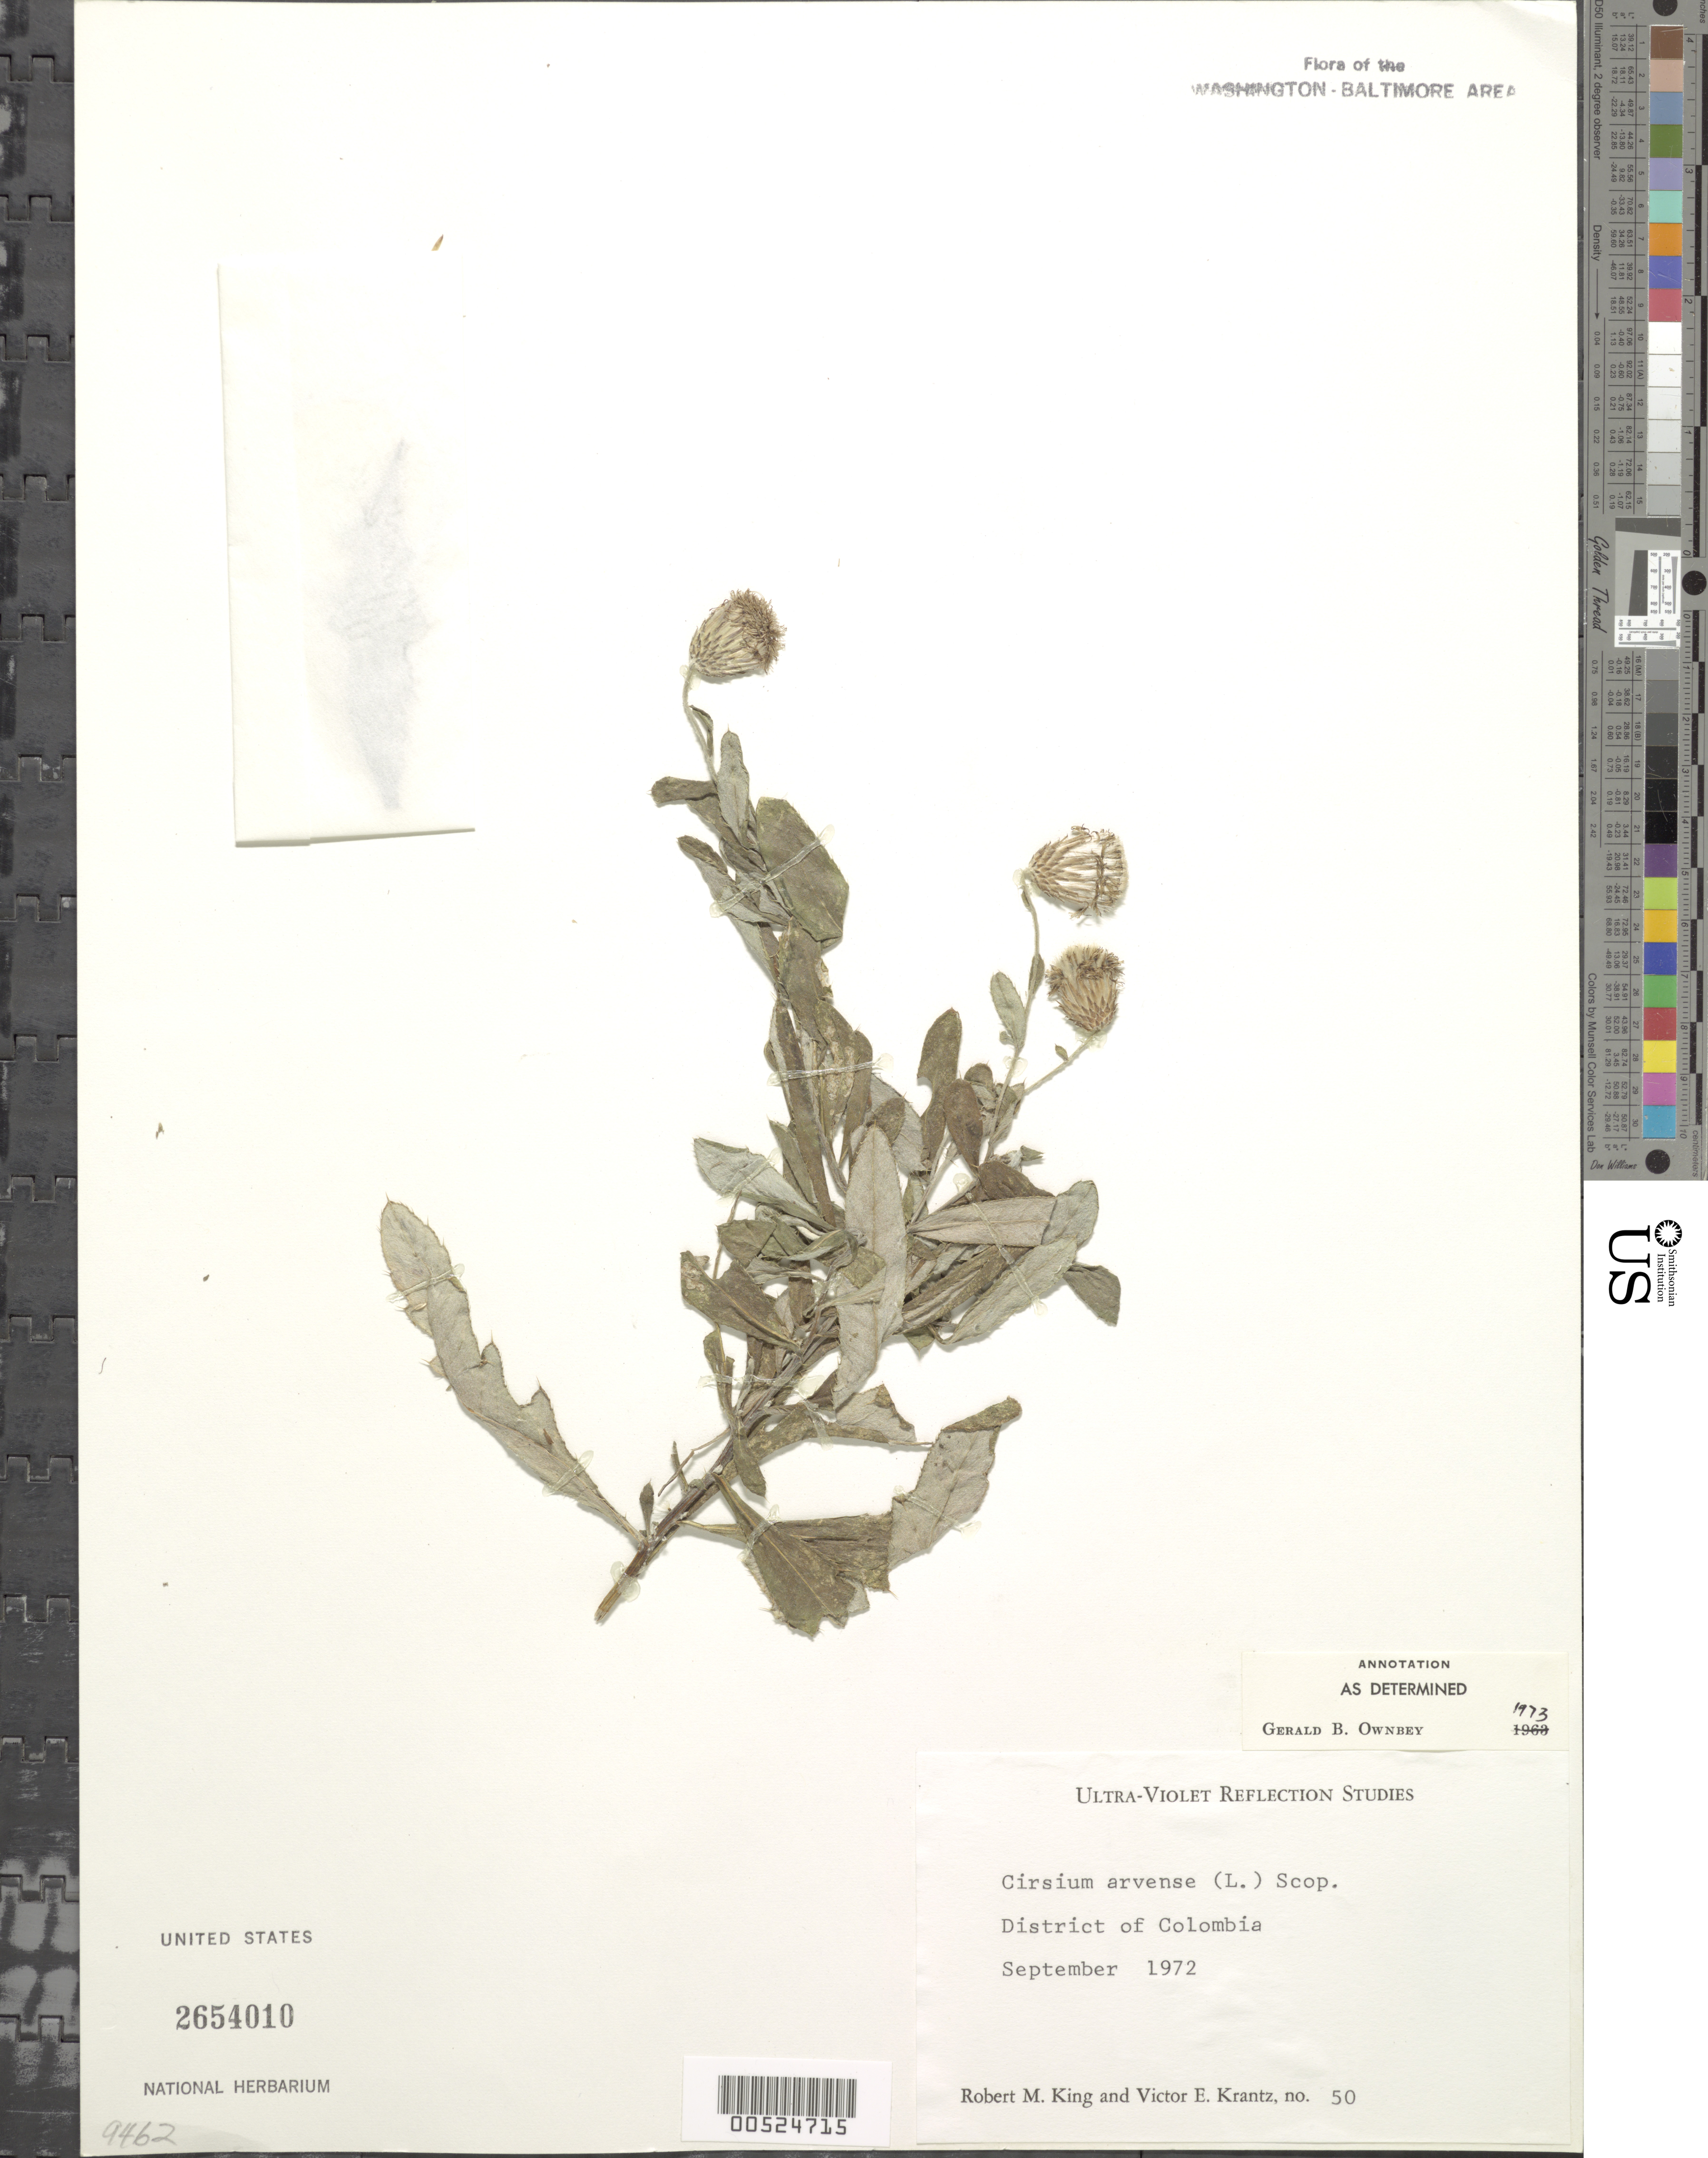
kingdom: Plantae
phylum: Tracheophyta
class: Magnoliopsida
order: Asterales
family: Asteraceae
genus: Cirsium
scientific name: Cirsium arvense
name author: (L.) Scop.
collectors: R. M. King & V. Krantz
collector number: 50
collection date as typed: Sep 1972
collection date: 1972-09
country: United States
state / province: District of Columbia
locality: Washington Area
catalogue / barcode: US 2654010